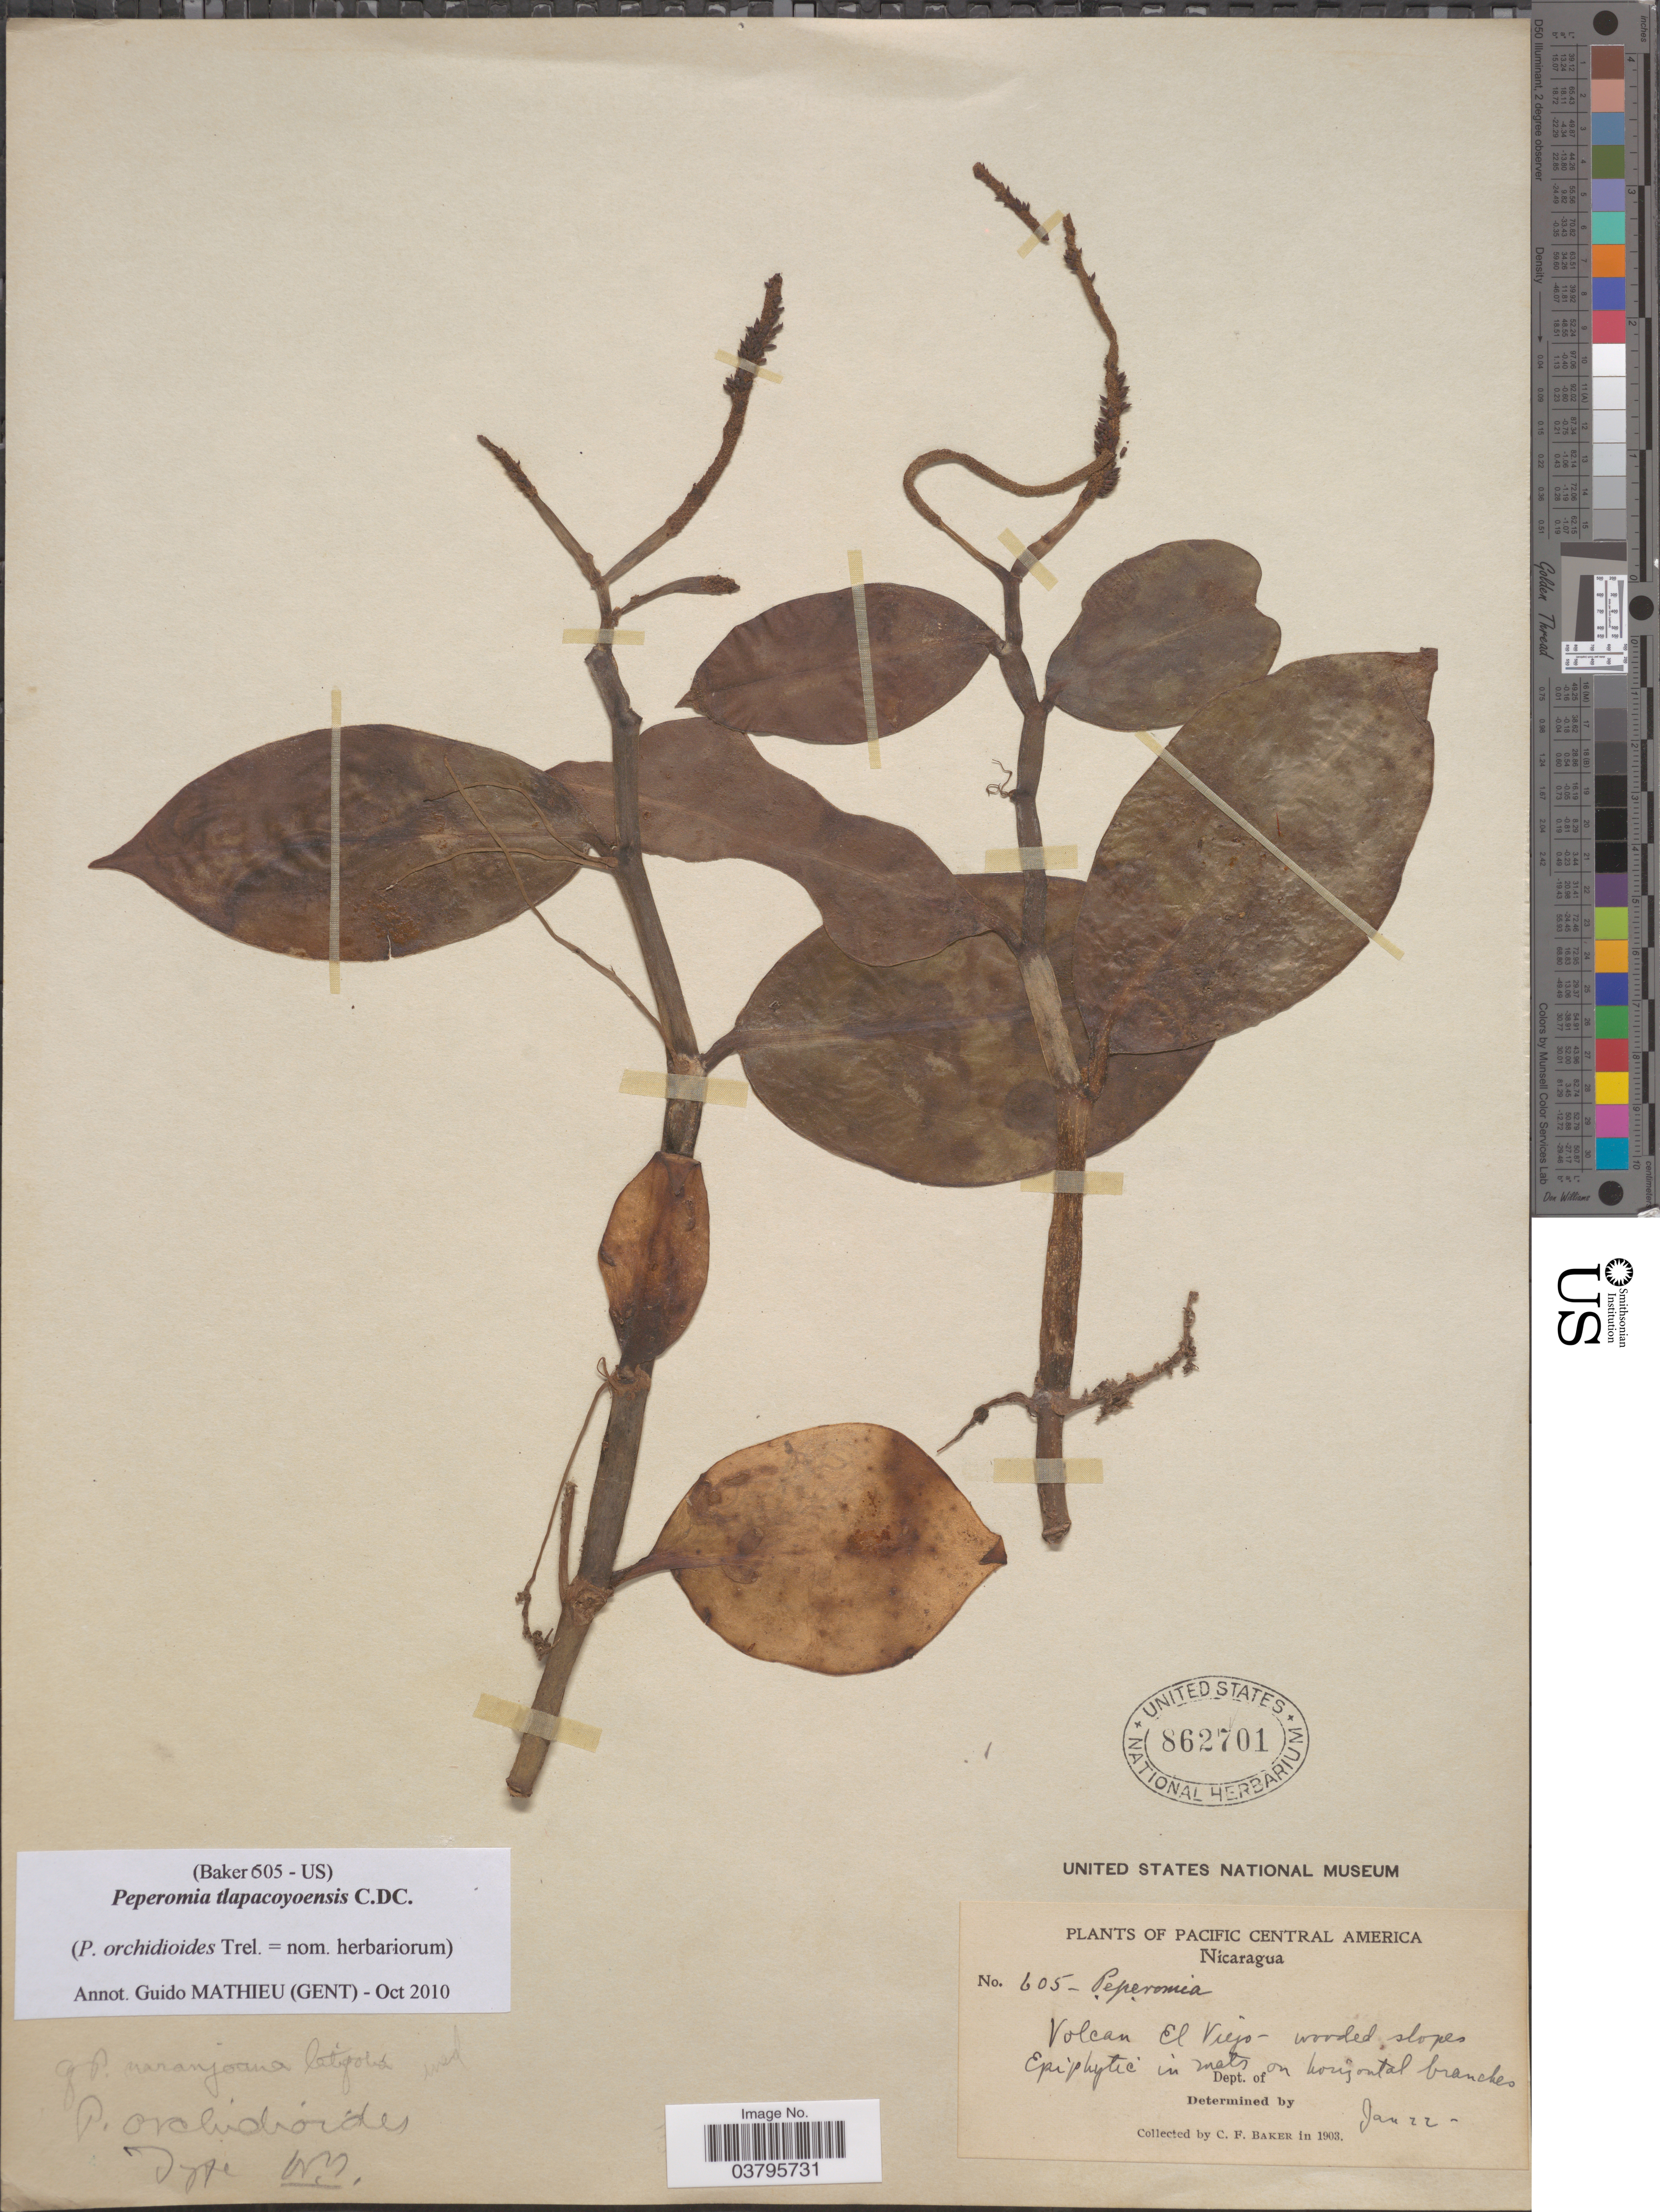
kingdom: Plantae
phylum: Tracheophyta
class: Magnoliopsida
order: Piperales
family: Piperaceae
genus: Peperomia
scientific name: Peperomia tlapacoyensis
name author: C. DC.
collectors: C. F. Baker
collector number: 605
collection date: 1903-01-22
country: Nicaragua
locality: Pacific Central America. Volcan El Viejo.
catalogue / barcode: US 862701